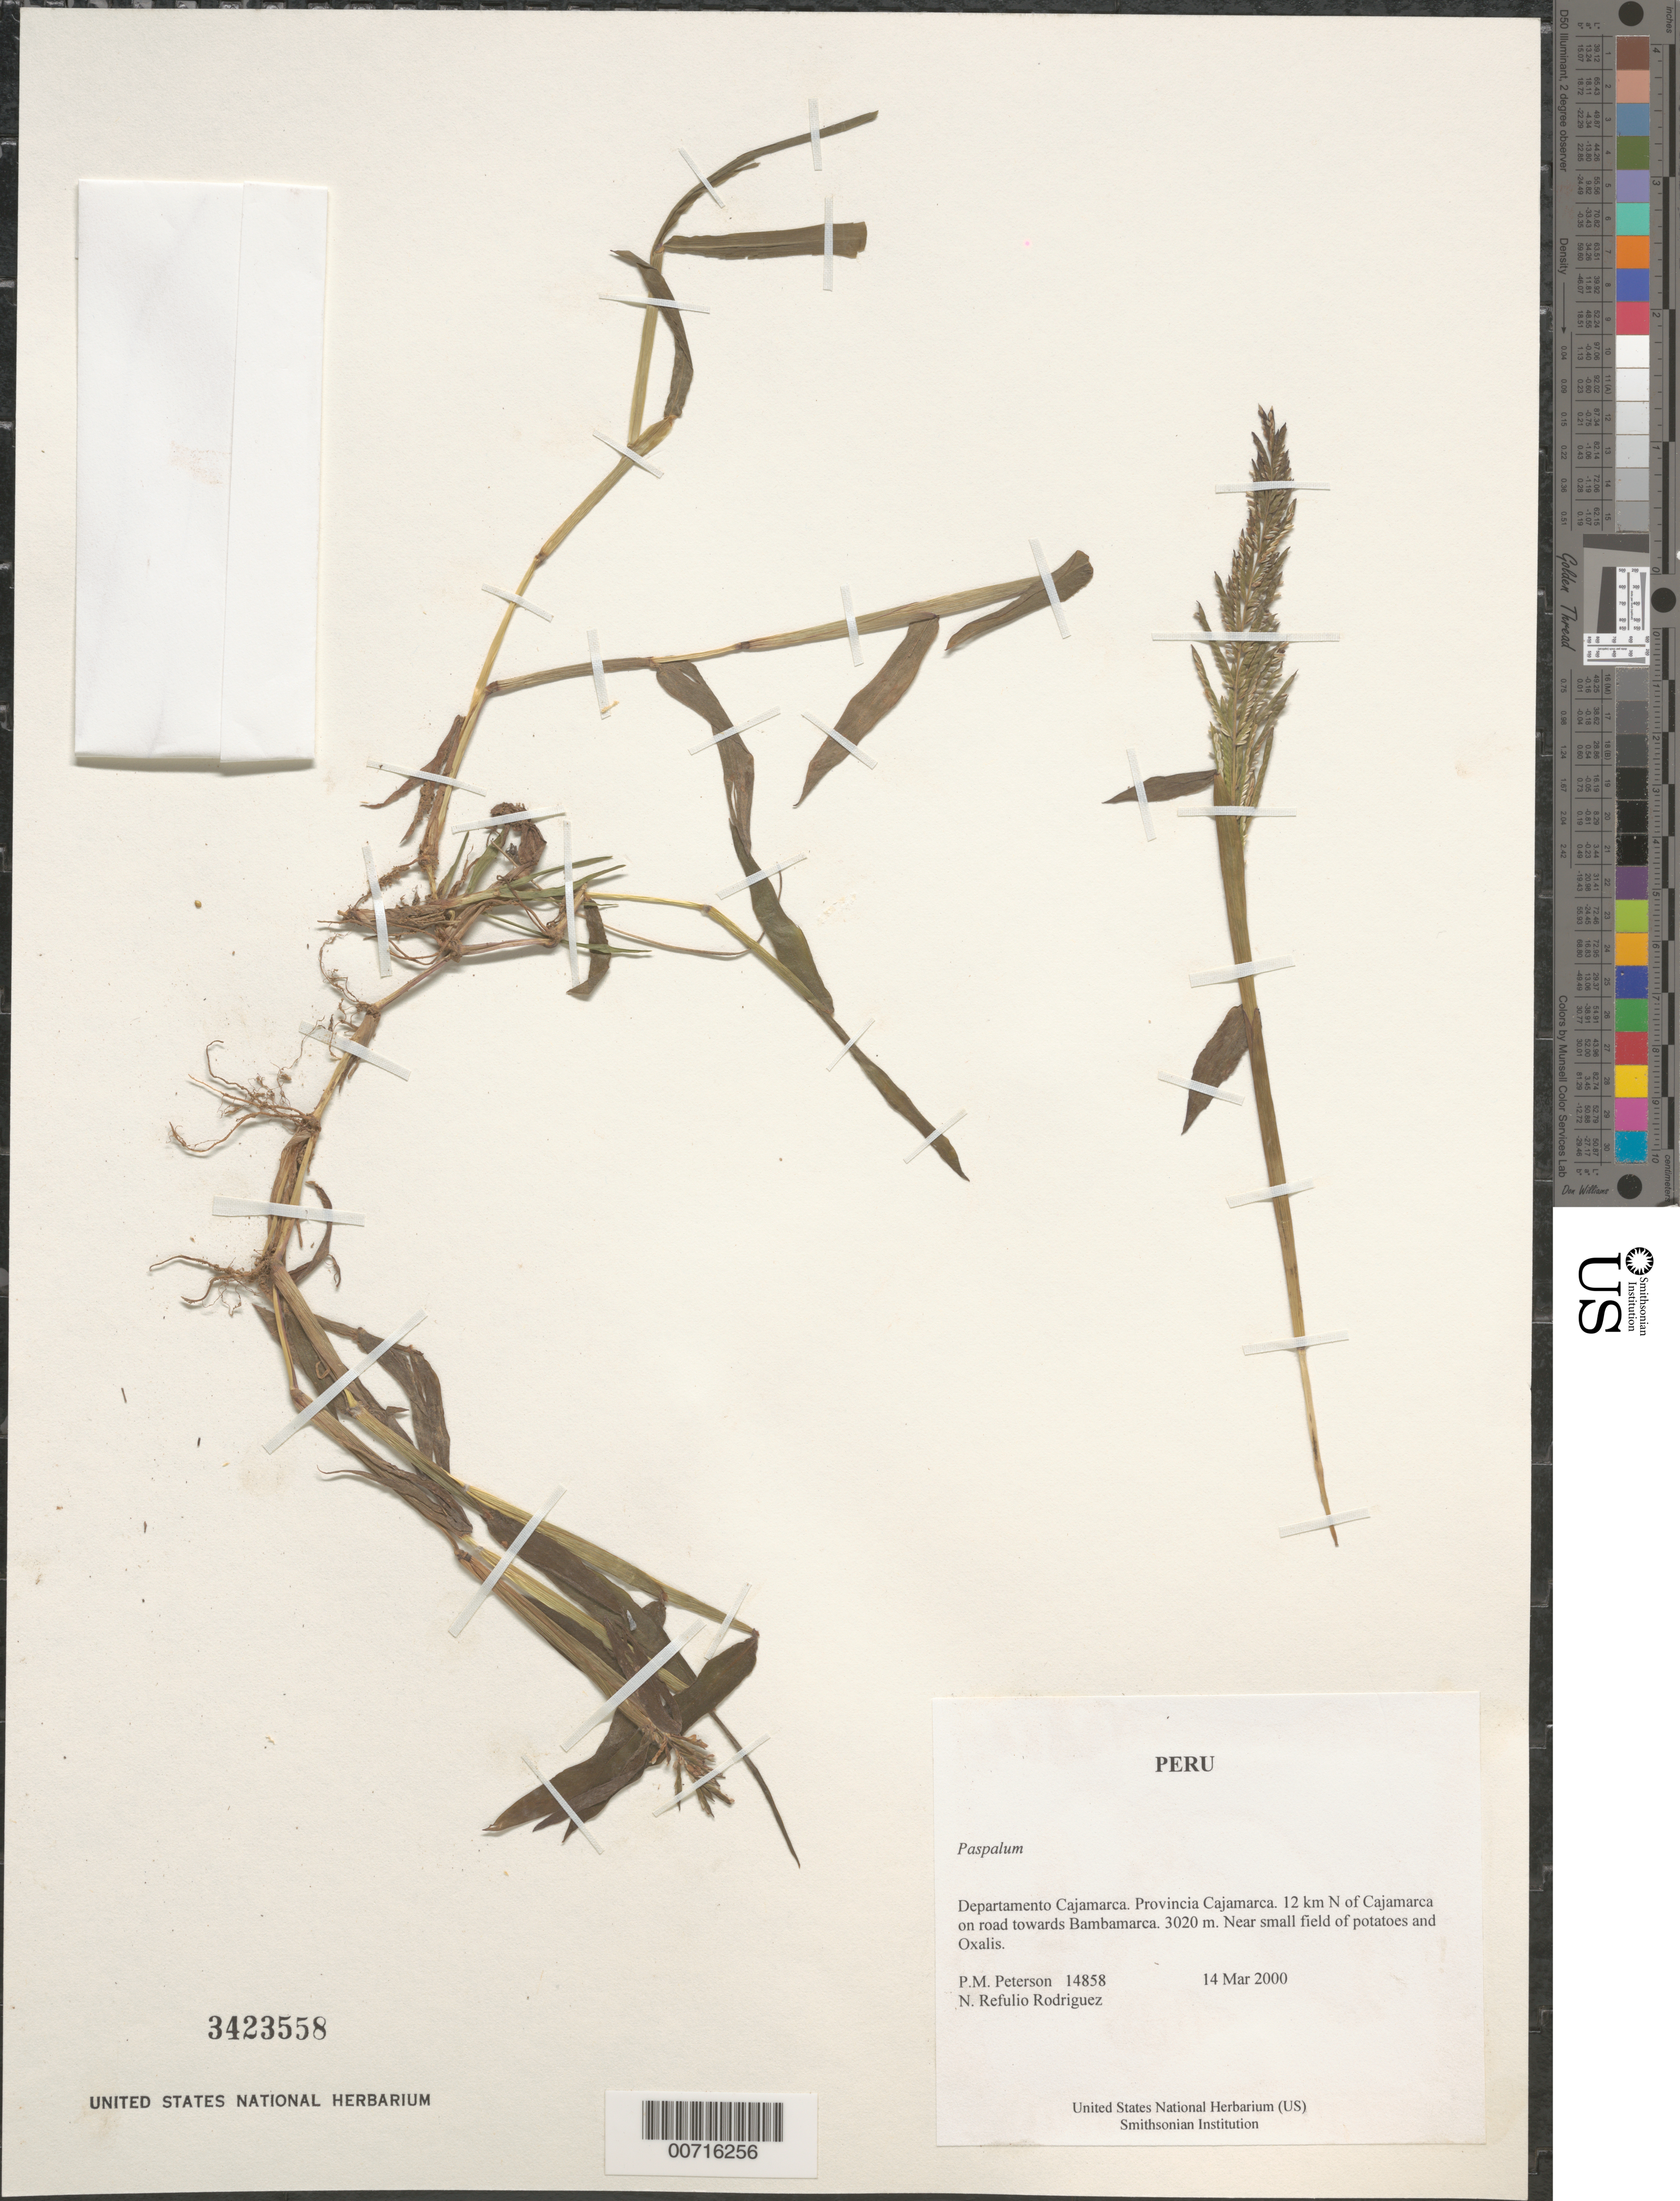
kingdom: Plantae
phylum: Tracheophyta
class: Liliopsida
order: Poales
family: Poaceae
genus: Paspalum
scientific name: Paspalum sp.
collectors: P. M. Peterson & N. Refulio-Rodríguez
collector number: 14858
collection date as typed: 14 Mar 2000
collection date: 2000-03-14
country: Peru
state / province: Cajamarca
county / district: Cajamarca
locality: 12 km N of Cajamarca on road towards Bambamarca.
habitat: Near small field of potatoes and Oxalis.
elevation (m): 3020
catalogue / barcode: US 3423558